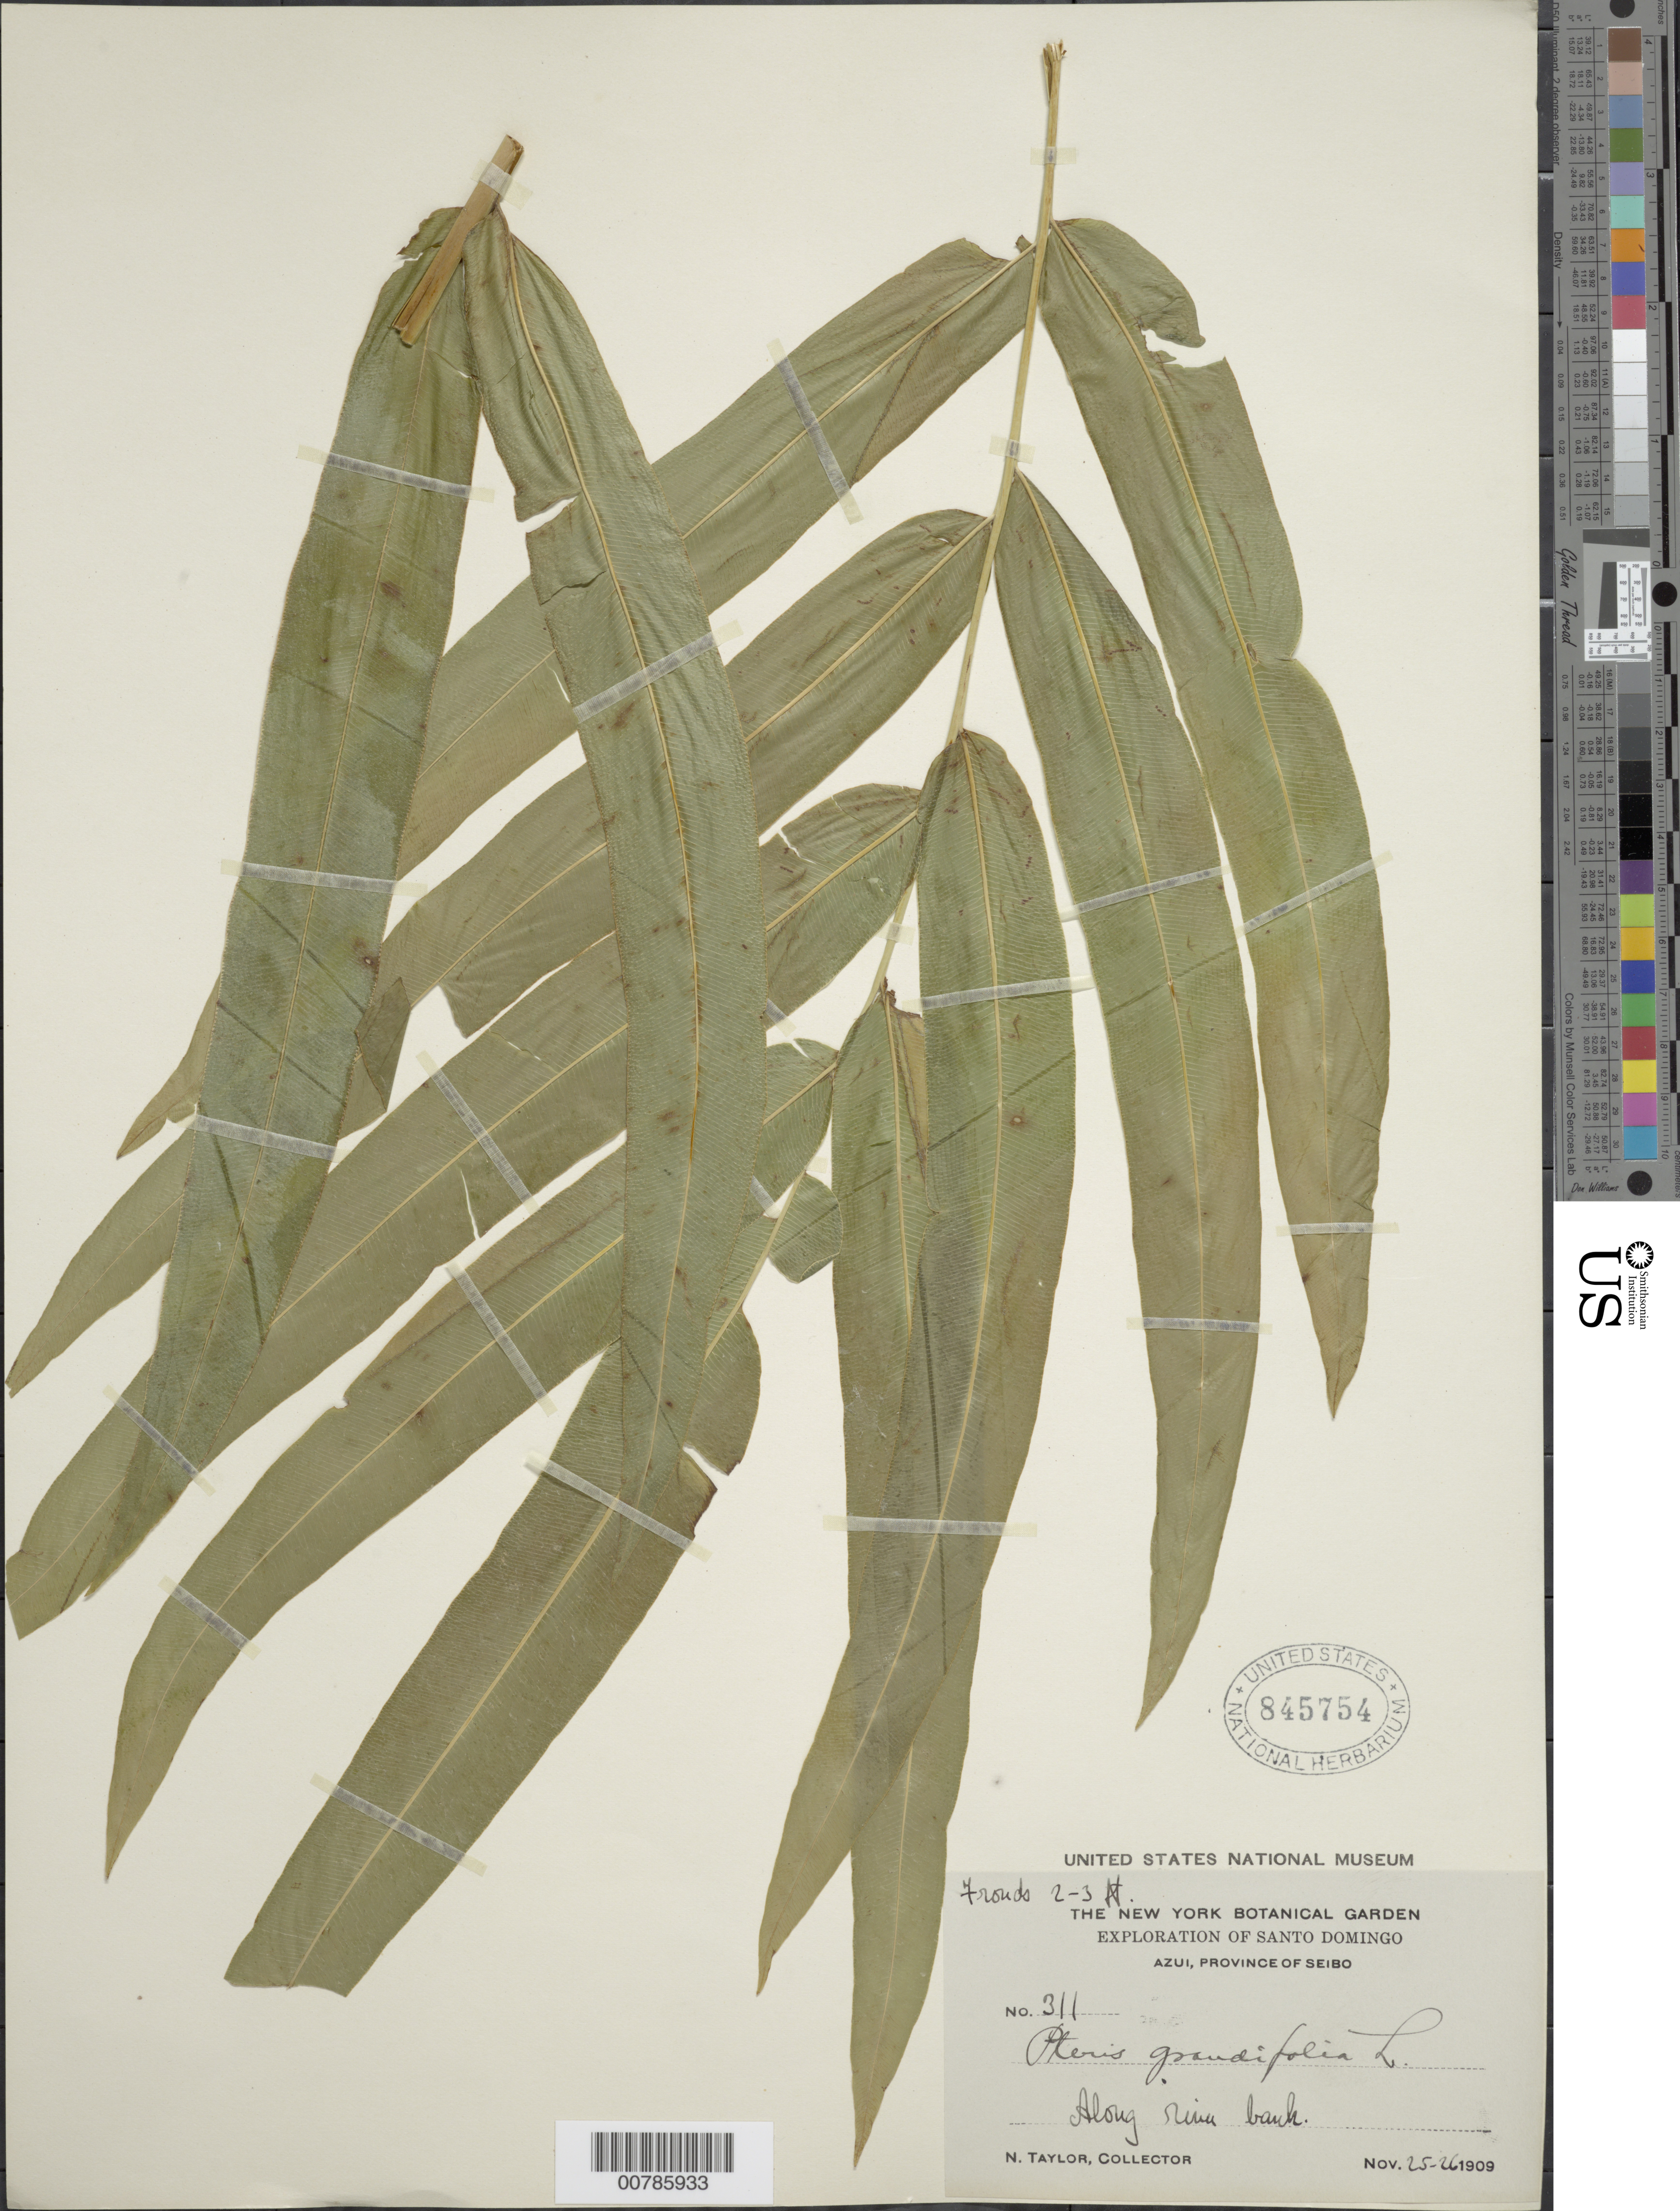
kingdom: Plantae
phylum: Tracheophyta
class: Polypodiopsida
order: Polypodiales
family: Pteridaceae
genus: Pteris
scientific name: Pteris grandifolia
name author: L.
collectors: N. Taylor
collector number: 311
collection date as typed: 25 Nov 1909 26 Nov 1909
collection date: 1909-11-25/1909-11-26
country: Dominican Republic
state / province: El Seibo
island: Hispaniola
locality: Azui.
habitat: Along river bank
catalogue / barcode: US 845754